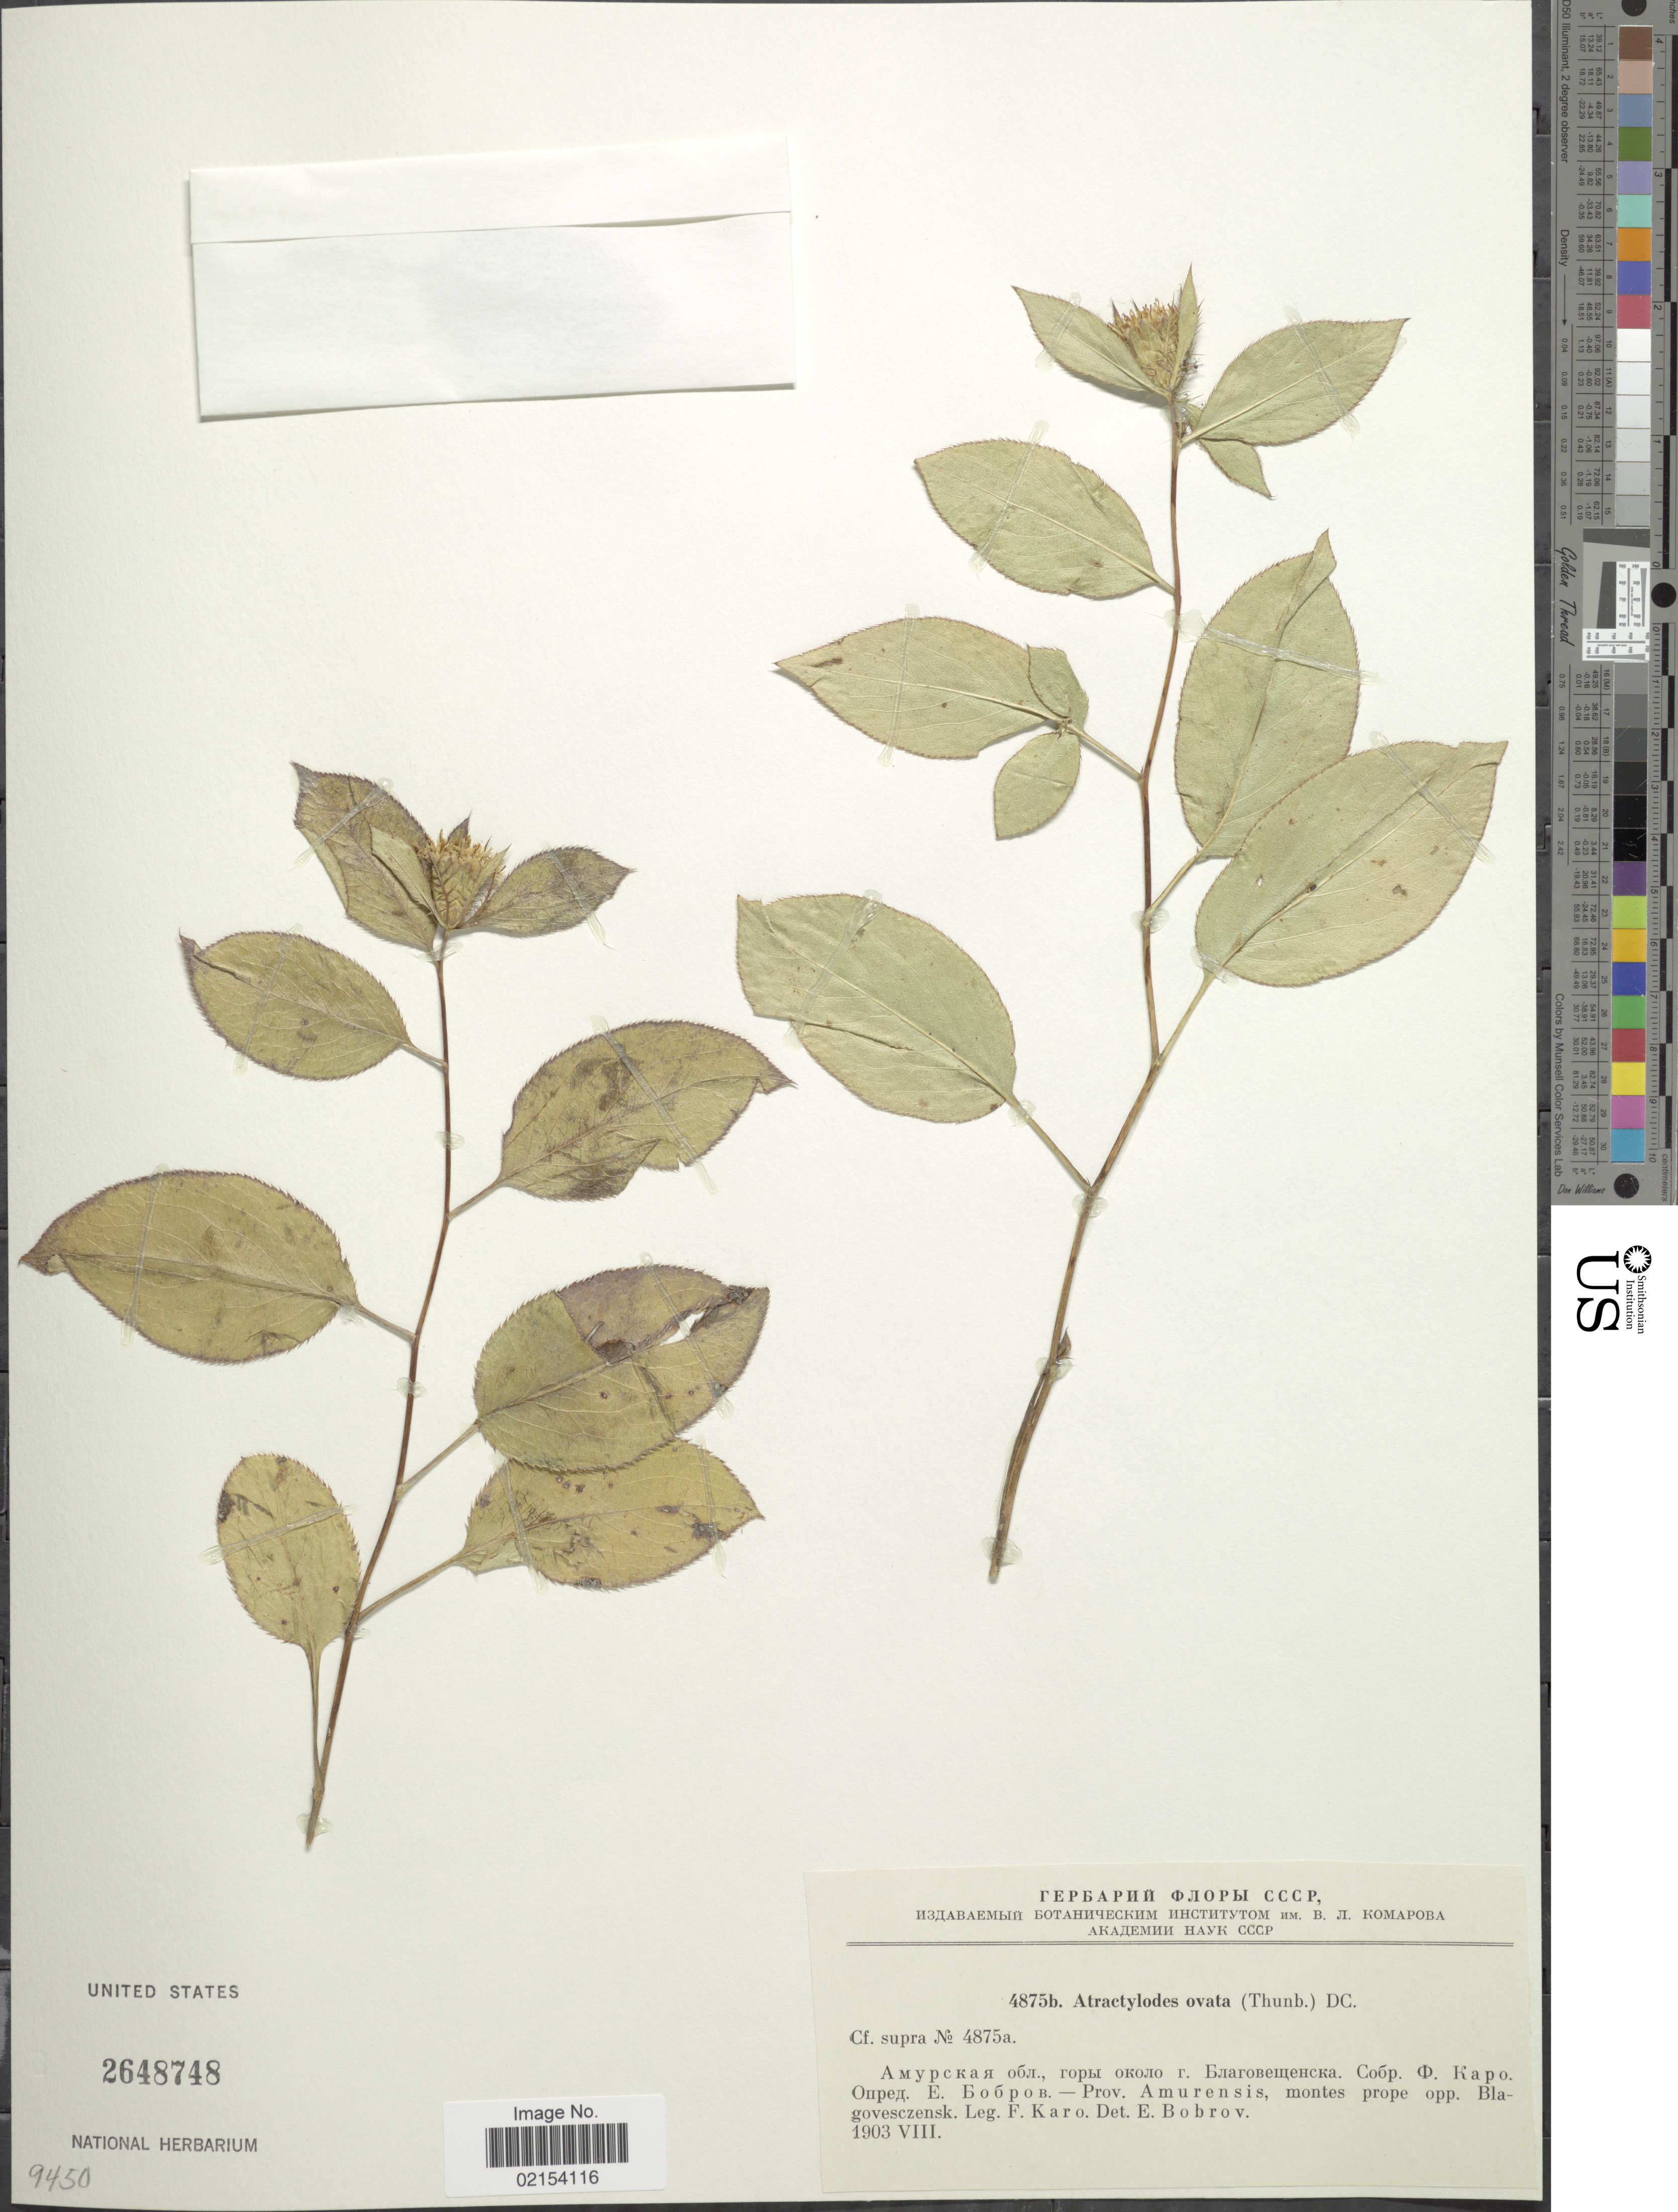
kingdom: Plantae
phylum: Tracheophyta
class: Magnoliopsida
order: Asterales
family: Asteraceae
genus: Atractylodes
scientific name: Atractylodes ovata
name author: (Thunb.) DC.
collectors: F. Karo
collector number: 4875a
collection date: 1903-08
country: Russian Federation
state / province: Amur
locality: Porpe opp. Blagovesczensk. Amurensis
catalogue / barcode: US 2648748